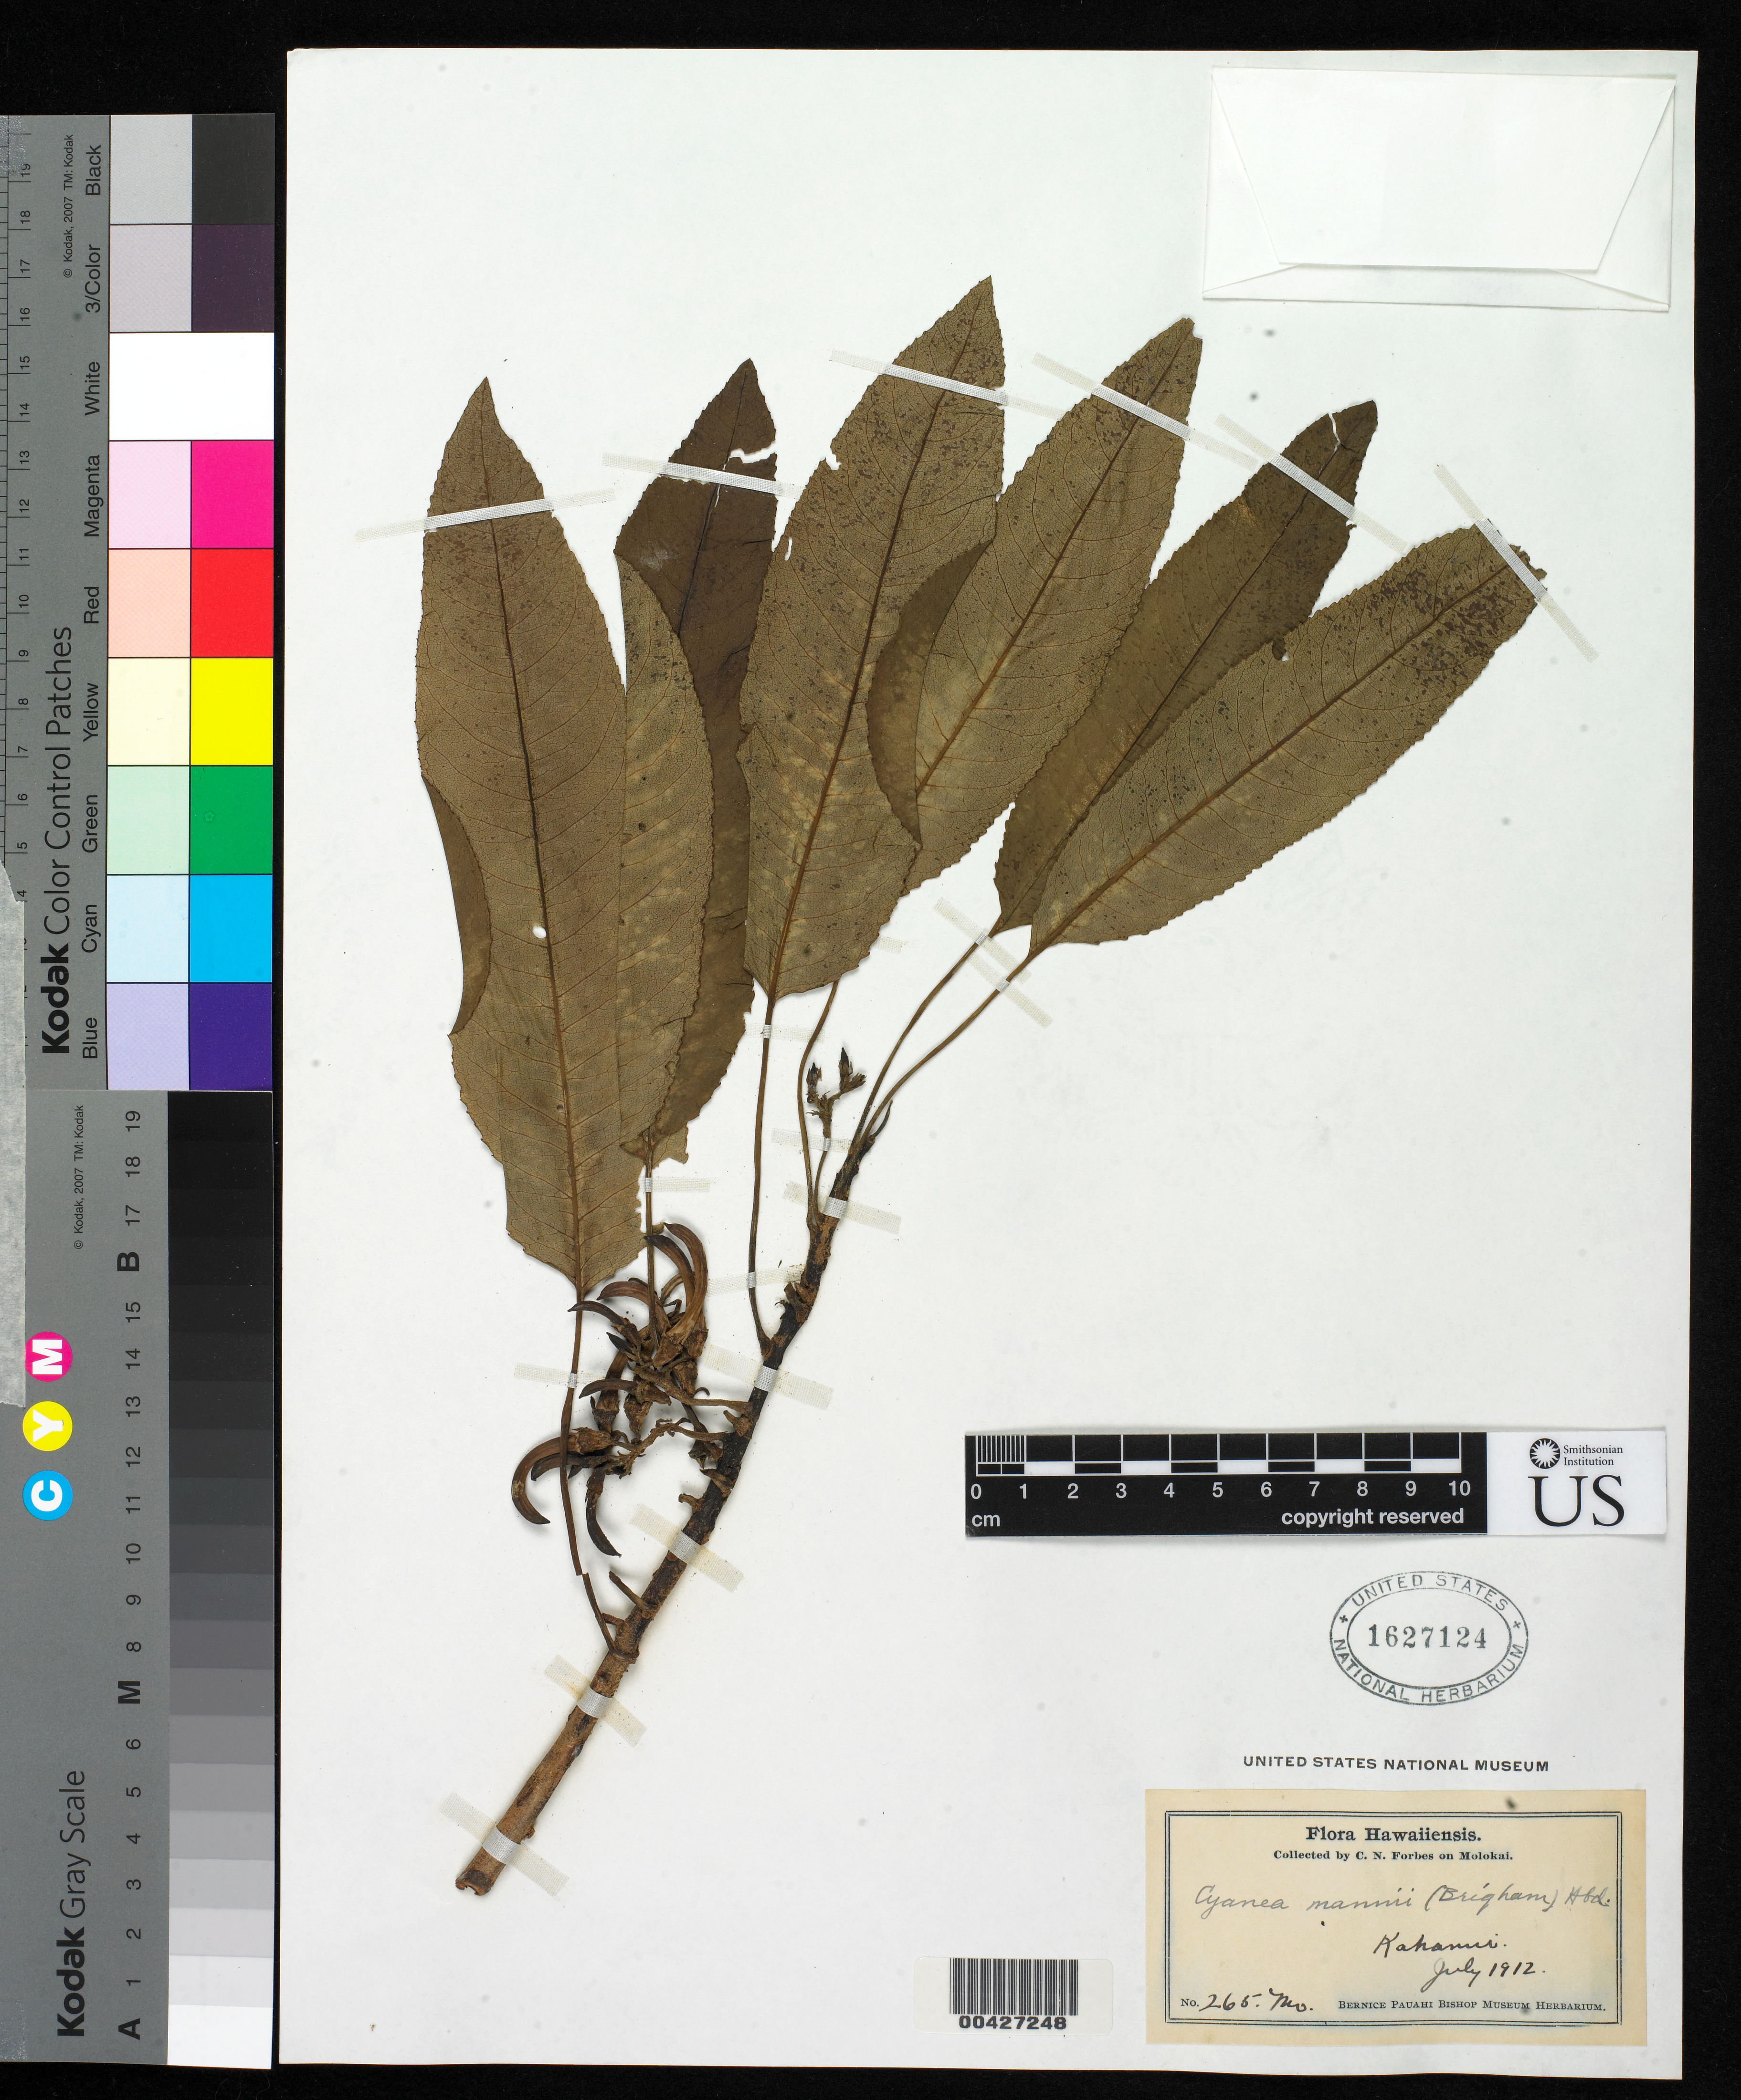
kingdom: Plantae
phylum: Tracheophyta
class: Magnoliopsida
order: Asterales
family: Campanulaceae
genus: Cyanea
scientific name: Cyanea mannii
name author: (Brigham ex H. Mann) Hillebr.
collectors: C. N. Forbes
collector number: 265.Mo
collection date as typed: Jul 1912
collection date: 1912-07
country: United States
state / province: Hawaii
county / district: Maui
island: Moloka'i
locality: Kahanui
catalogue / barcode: US 1627124